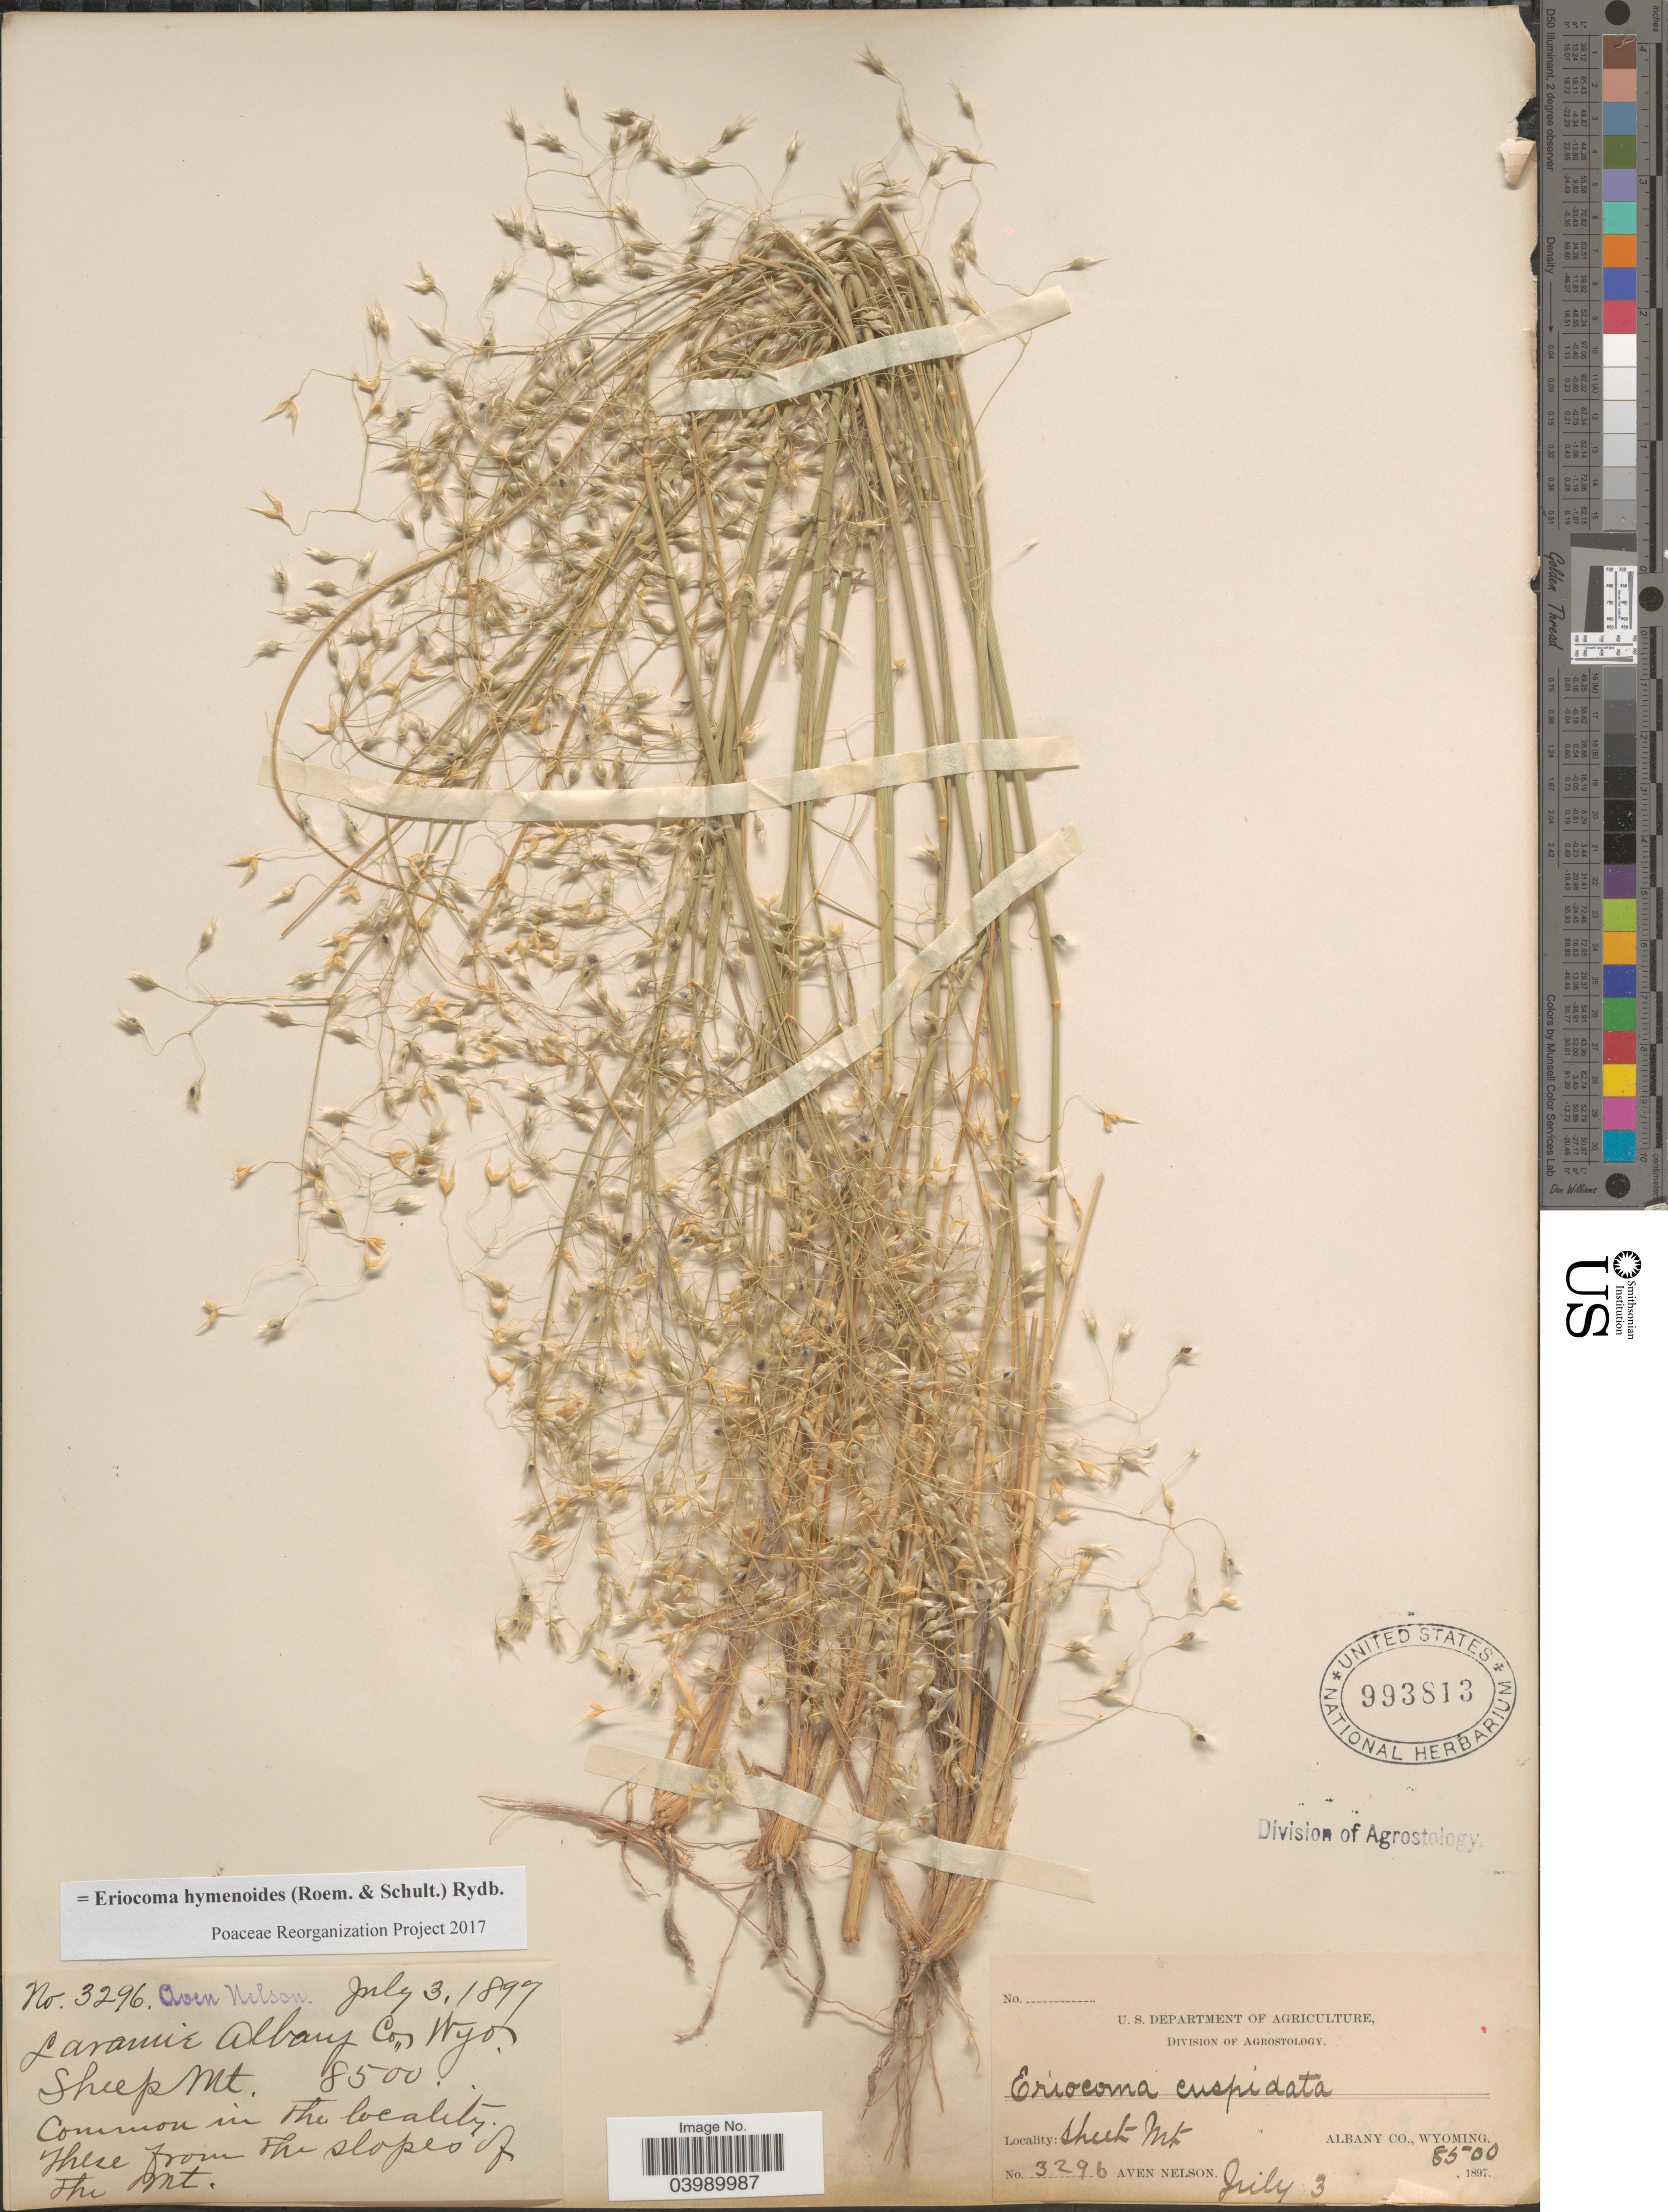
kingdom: Plantae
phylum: Tracheophyta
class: Liliopsida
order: Poales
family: Poaceae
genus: Eriocoma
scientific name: Eriocoma hymenoides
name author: (Roem. & Schult.) Rydb.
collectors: A. Nelson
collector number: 3296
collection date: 1897-07-03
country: United States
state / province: Wyoming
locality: Laramie. Albany Co. Sheep Mt.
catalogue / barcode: US 993813